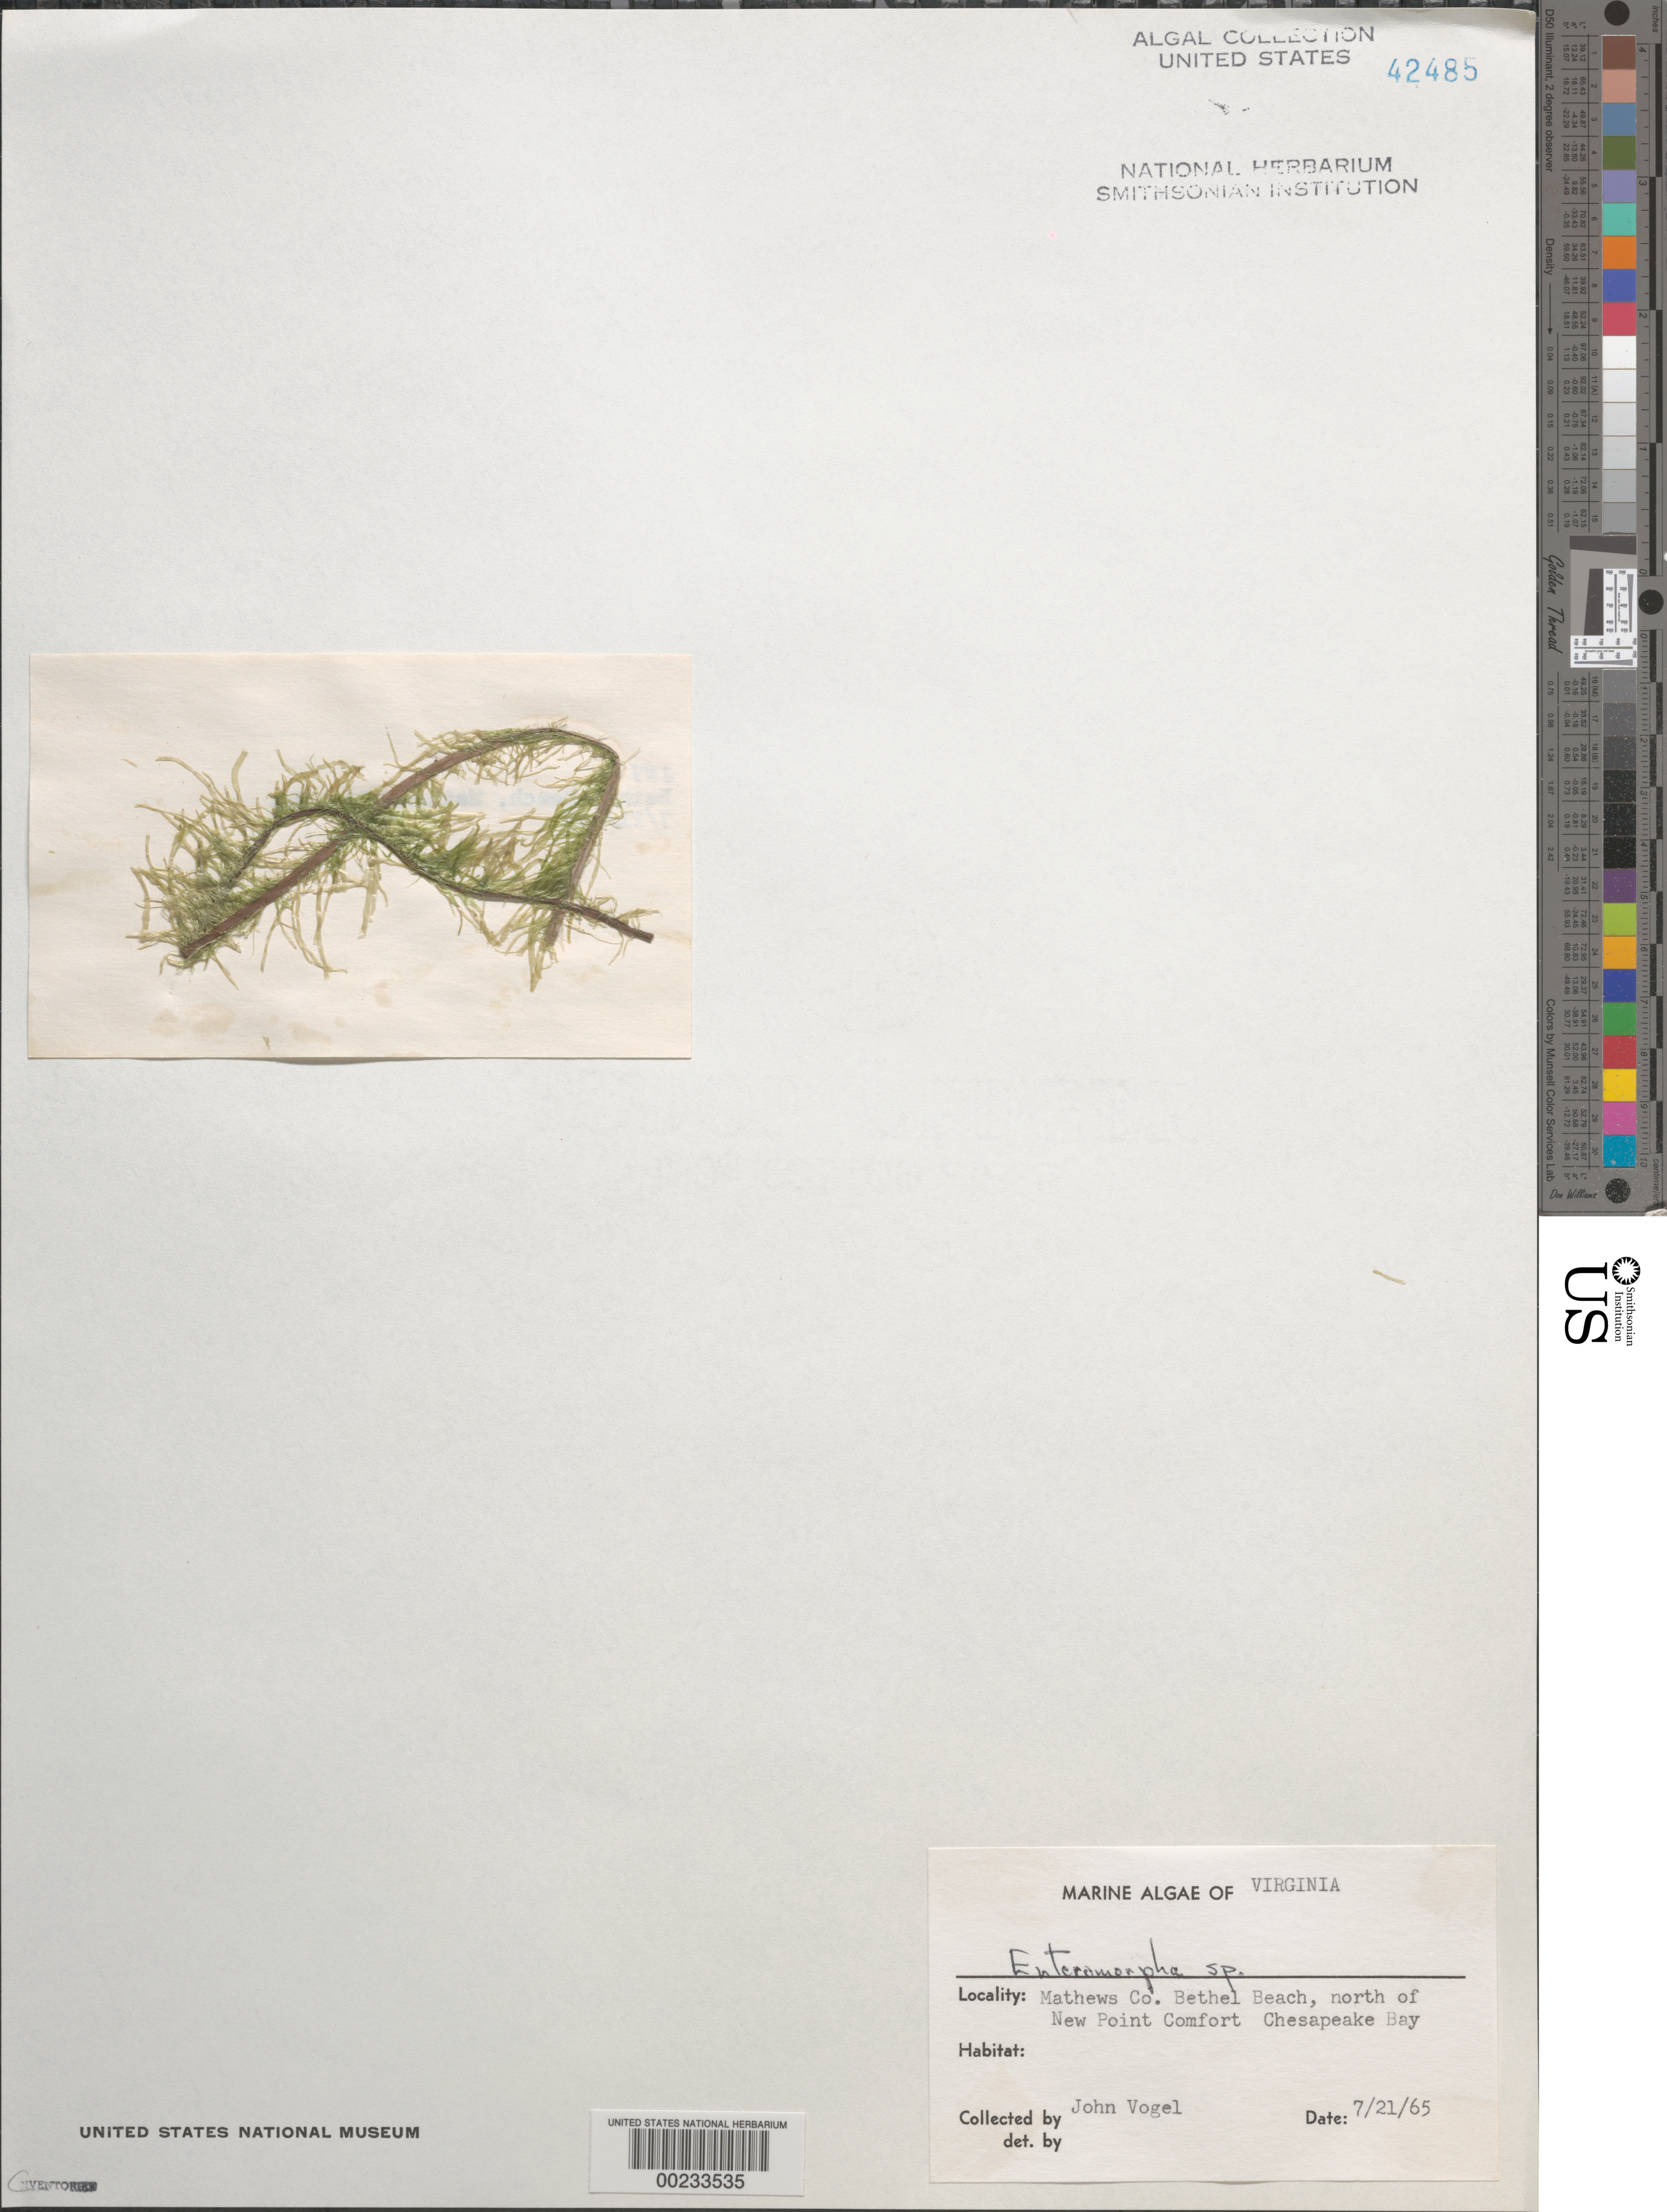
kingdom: Plantae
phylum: Chlorophyta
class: Ulvophyceae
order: Ulvales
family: Ulvaceae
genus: Ulva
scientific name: Ulva sp.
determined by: Algae name updating Project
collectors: J. Vogel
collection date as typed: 21 Jul 1965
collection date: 1965-07-21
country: United States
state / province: Virginia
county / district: Mathews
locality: Bethel Beach, Chesapeake Bay, north of New Point Comfort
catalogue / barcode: US 42485